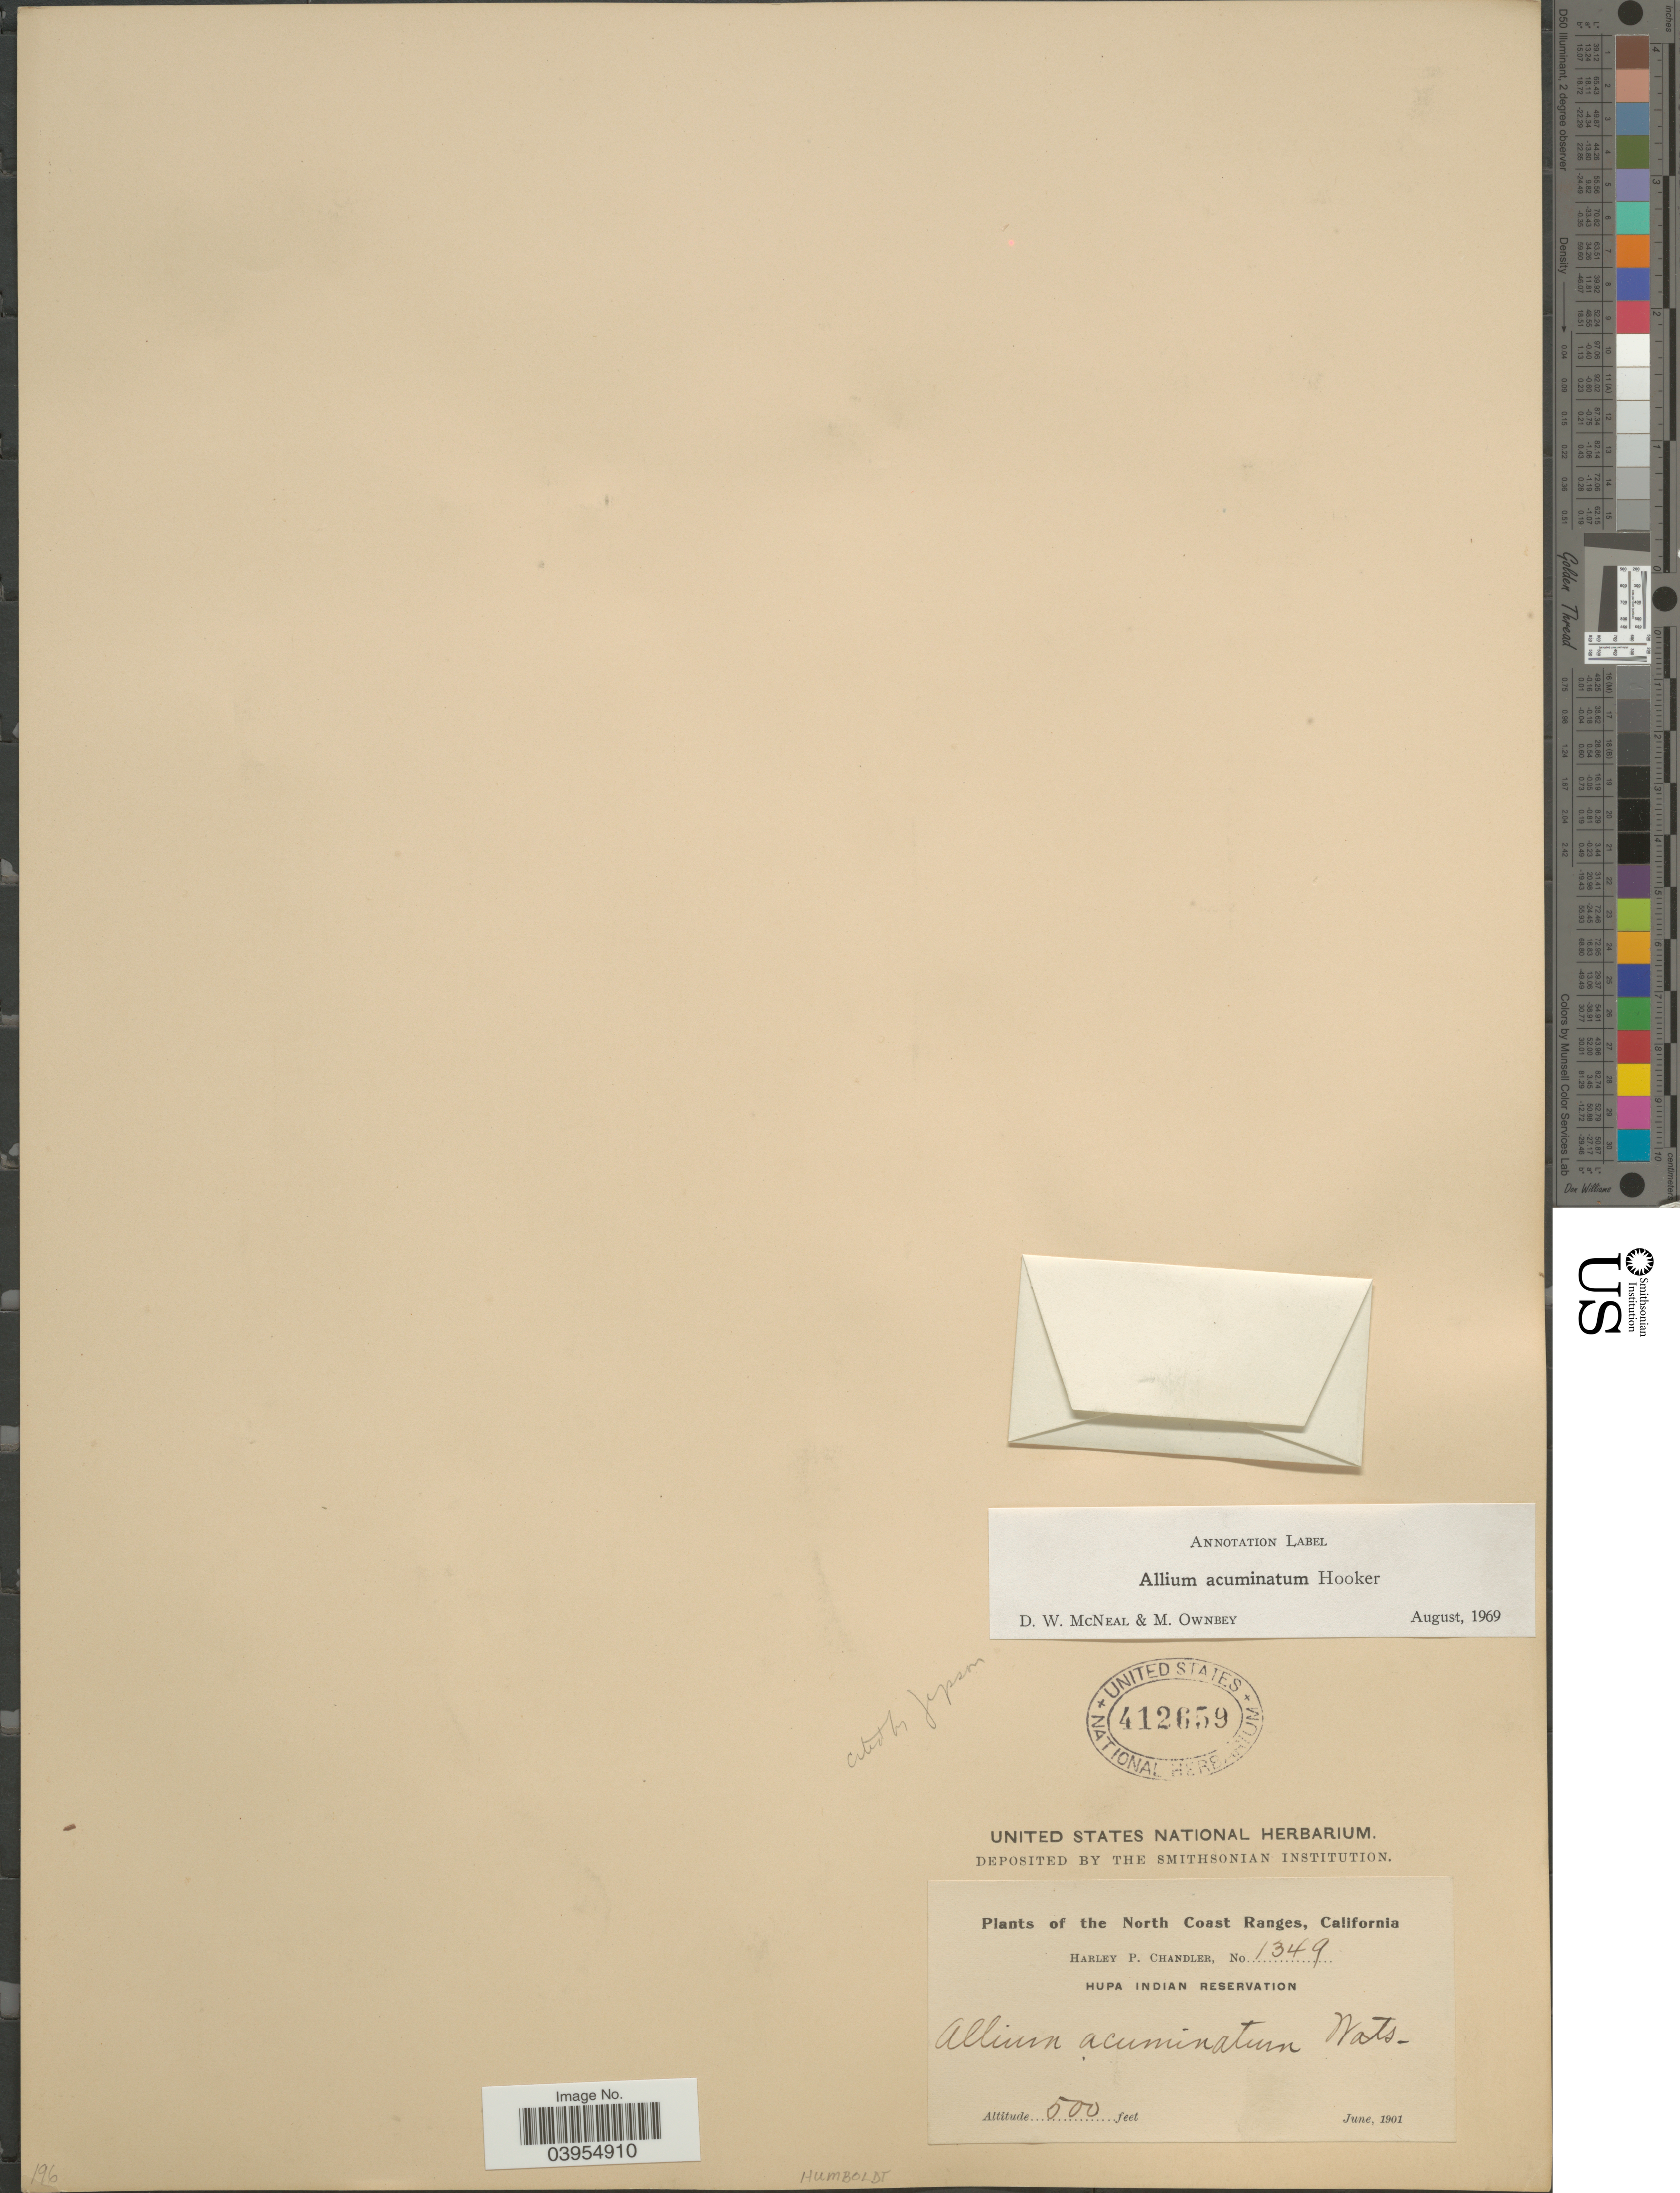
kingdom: Plantae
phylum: Tracheophyta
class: Liliopsida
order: Asparagales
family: Amaryllidaceae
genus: Allium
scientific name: Allium acuminatum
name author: Hook.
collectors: H. Chandler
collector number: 1349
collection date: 1901-06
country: United States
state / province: California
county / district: Humboldt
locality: North Coast Ranges. Hupa Indian Reservation. Humboldt.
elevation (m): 152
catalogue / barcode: US 412659